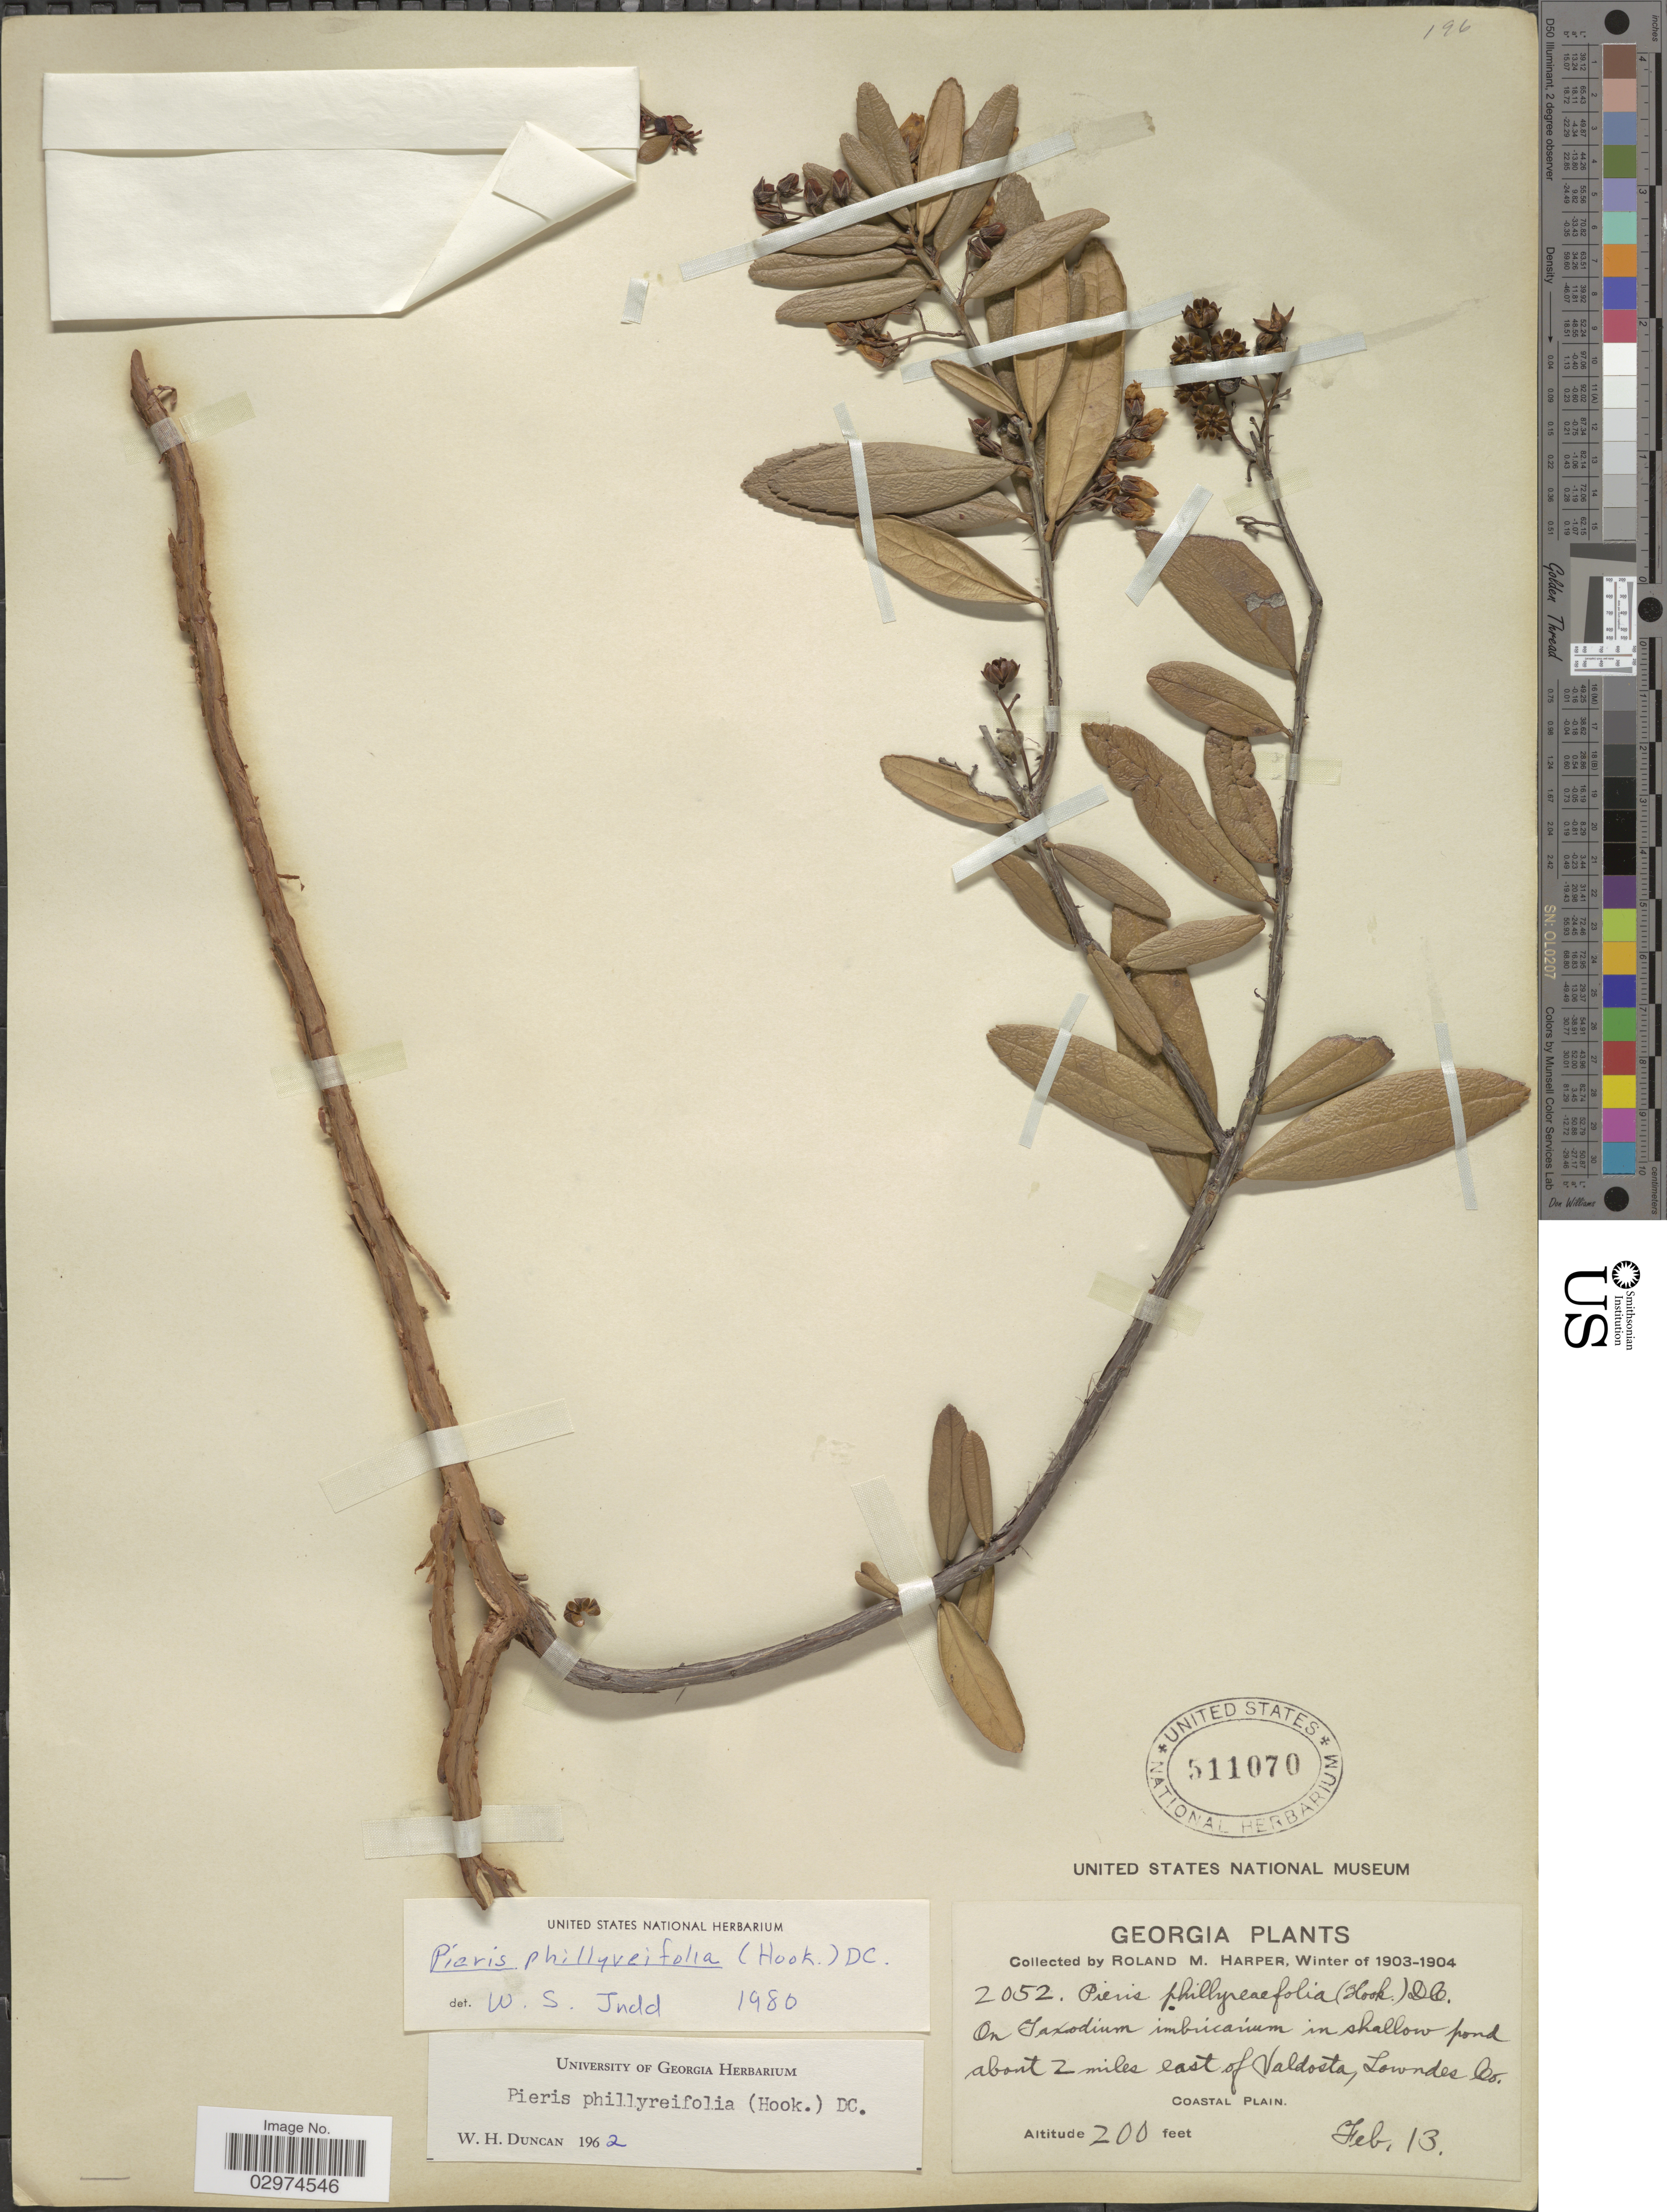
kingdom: Plantae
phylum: Tracheophyta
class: Magnoliopsida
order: Ericales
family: Ericaceae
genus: Pieris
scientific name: Pieris phillyreifolia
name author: (Hook.) DC.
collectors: R. M. Harper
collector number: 2052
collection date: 1903-02-13/1904-02-13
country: United States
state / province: Georgia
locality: About 2 miles east of Vldosta, Lowndes Co. Coastal Plain.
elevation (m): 61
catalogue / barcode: US 511070